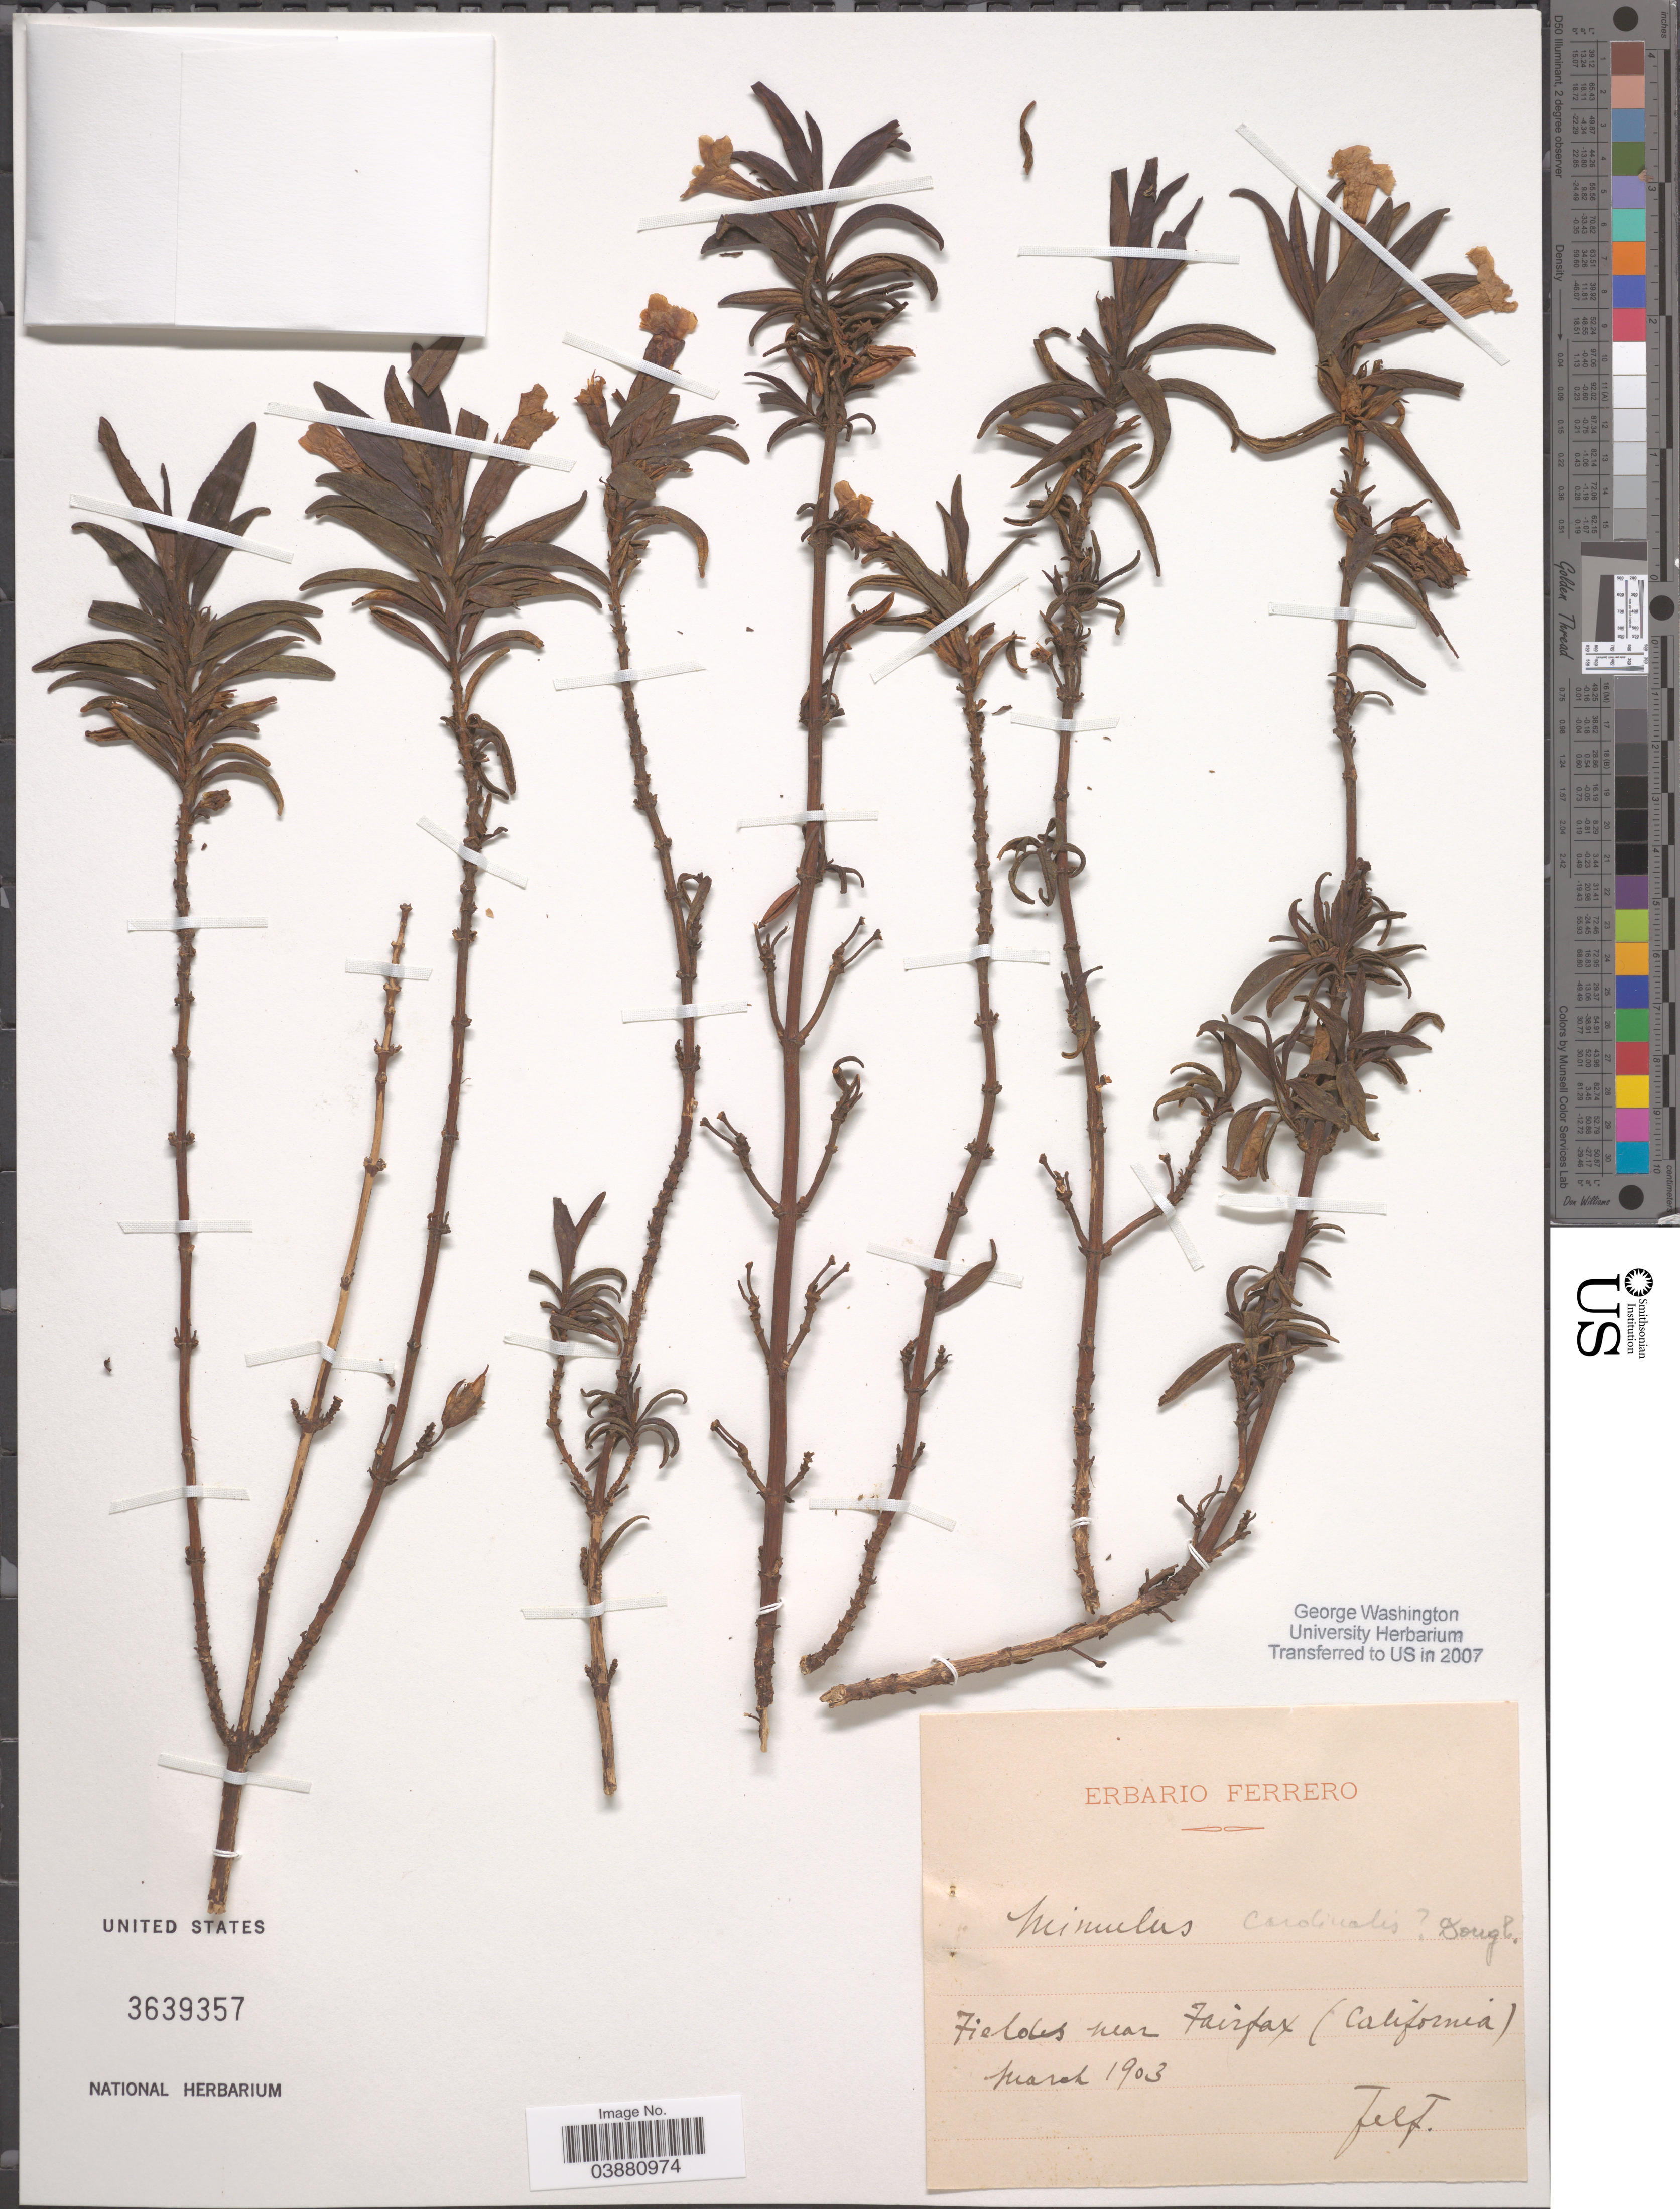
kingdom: Plantae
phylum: Tracheophyta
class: Magnoliopsida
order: Lamiales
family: Phrymaceae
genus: Mimulus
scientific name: Mimulus cardinalis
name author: Douglas ex Benth.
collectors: F. Ferrero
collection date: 1903-03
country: United States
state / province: California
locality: Fields near Fairfax.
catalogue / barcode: US 3639357